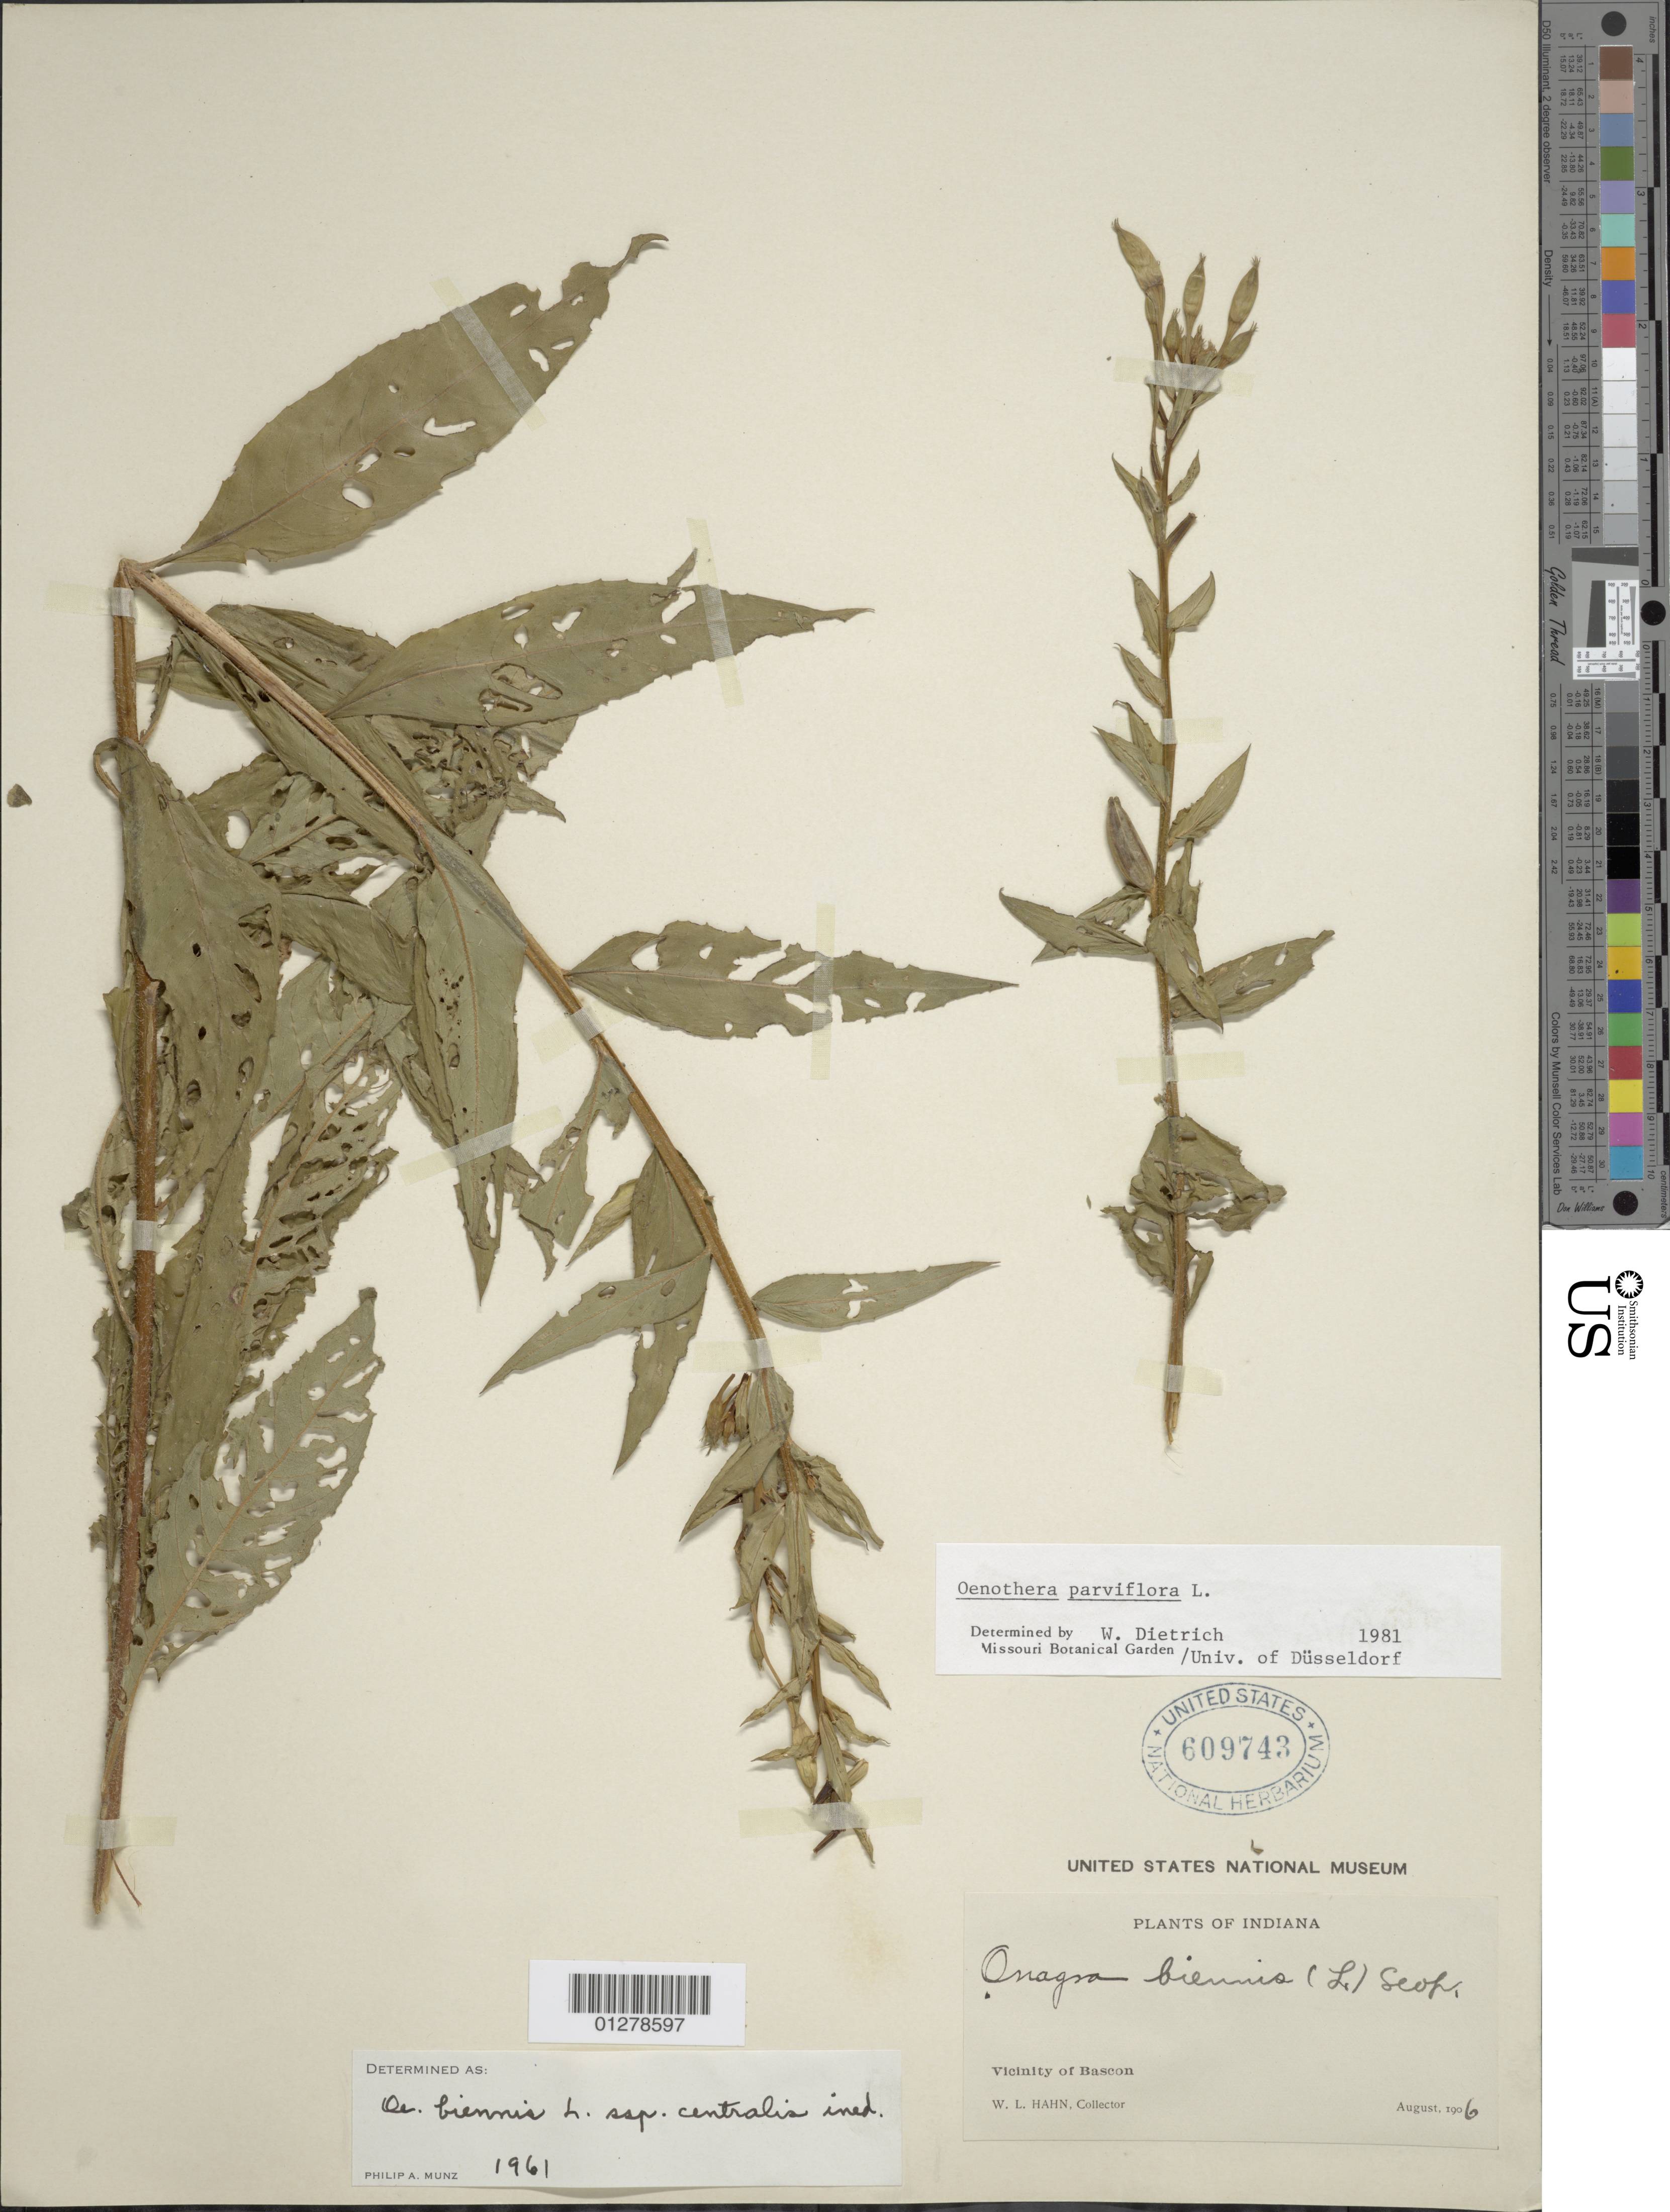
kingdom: Plantae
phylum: Tracheophyta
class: Magnoliopsida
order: Myrtales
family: Onagraceae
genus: Oenothera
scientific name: Oenothera parviflora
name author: L.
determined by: Munz, Philip A.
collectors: W. L. Hahn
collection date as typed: Aug 1906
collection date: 1906-08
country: United States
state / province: Indiana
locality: Vicinity of Bascon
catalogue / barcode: US 609743